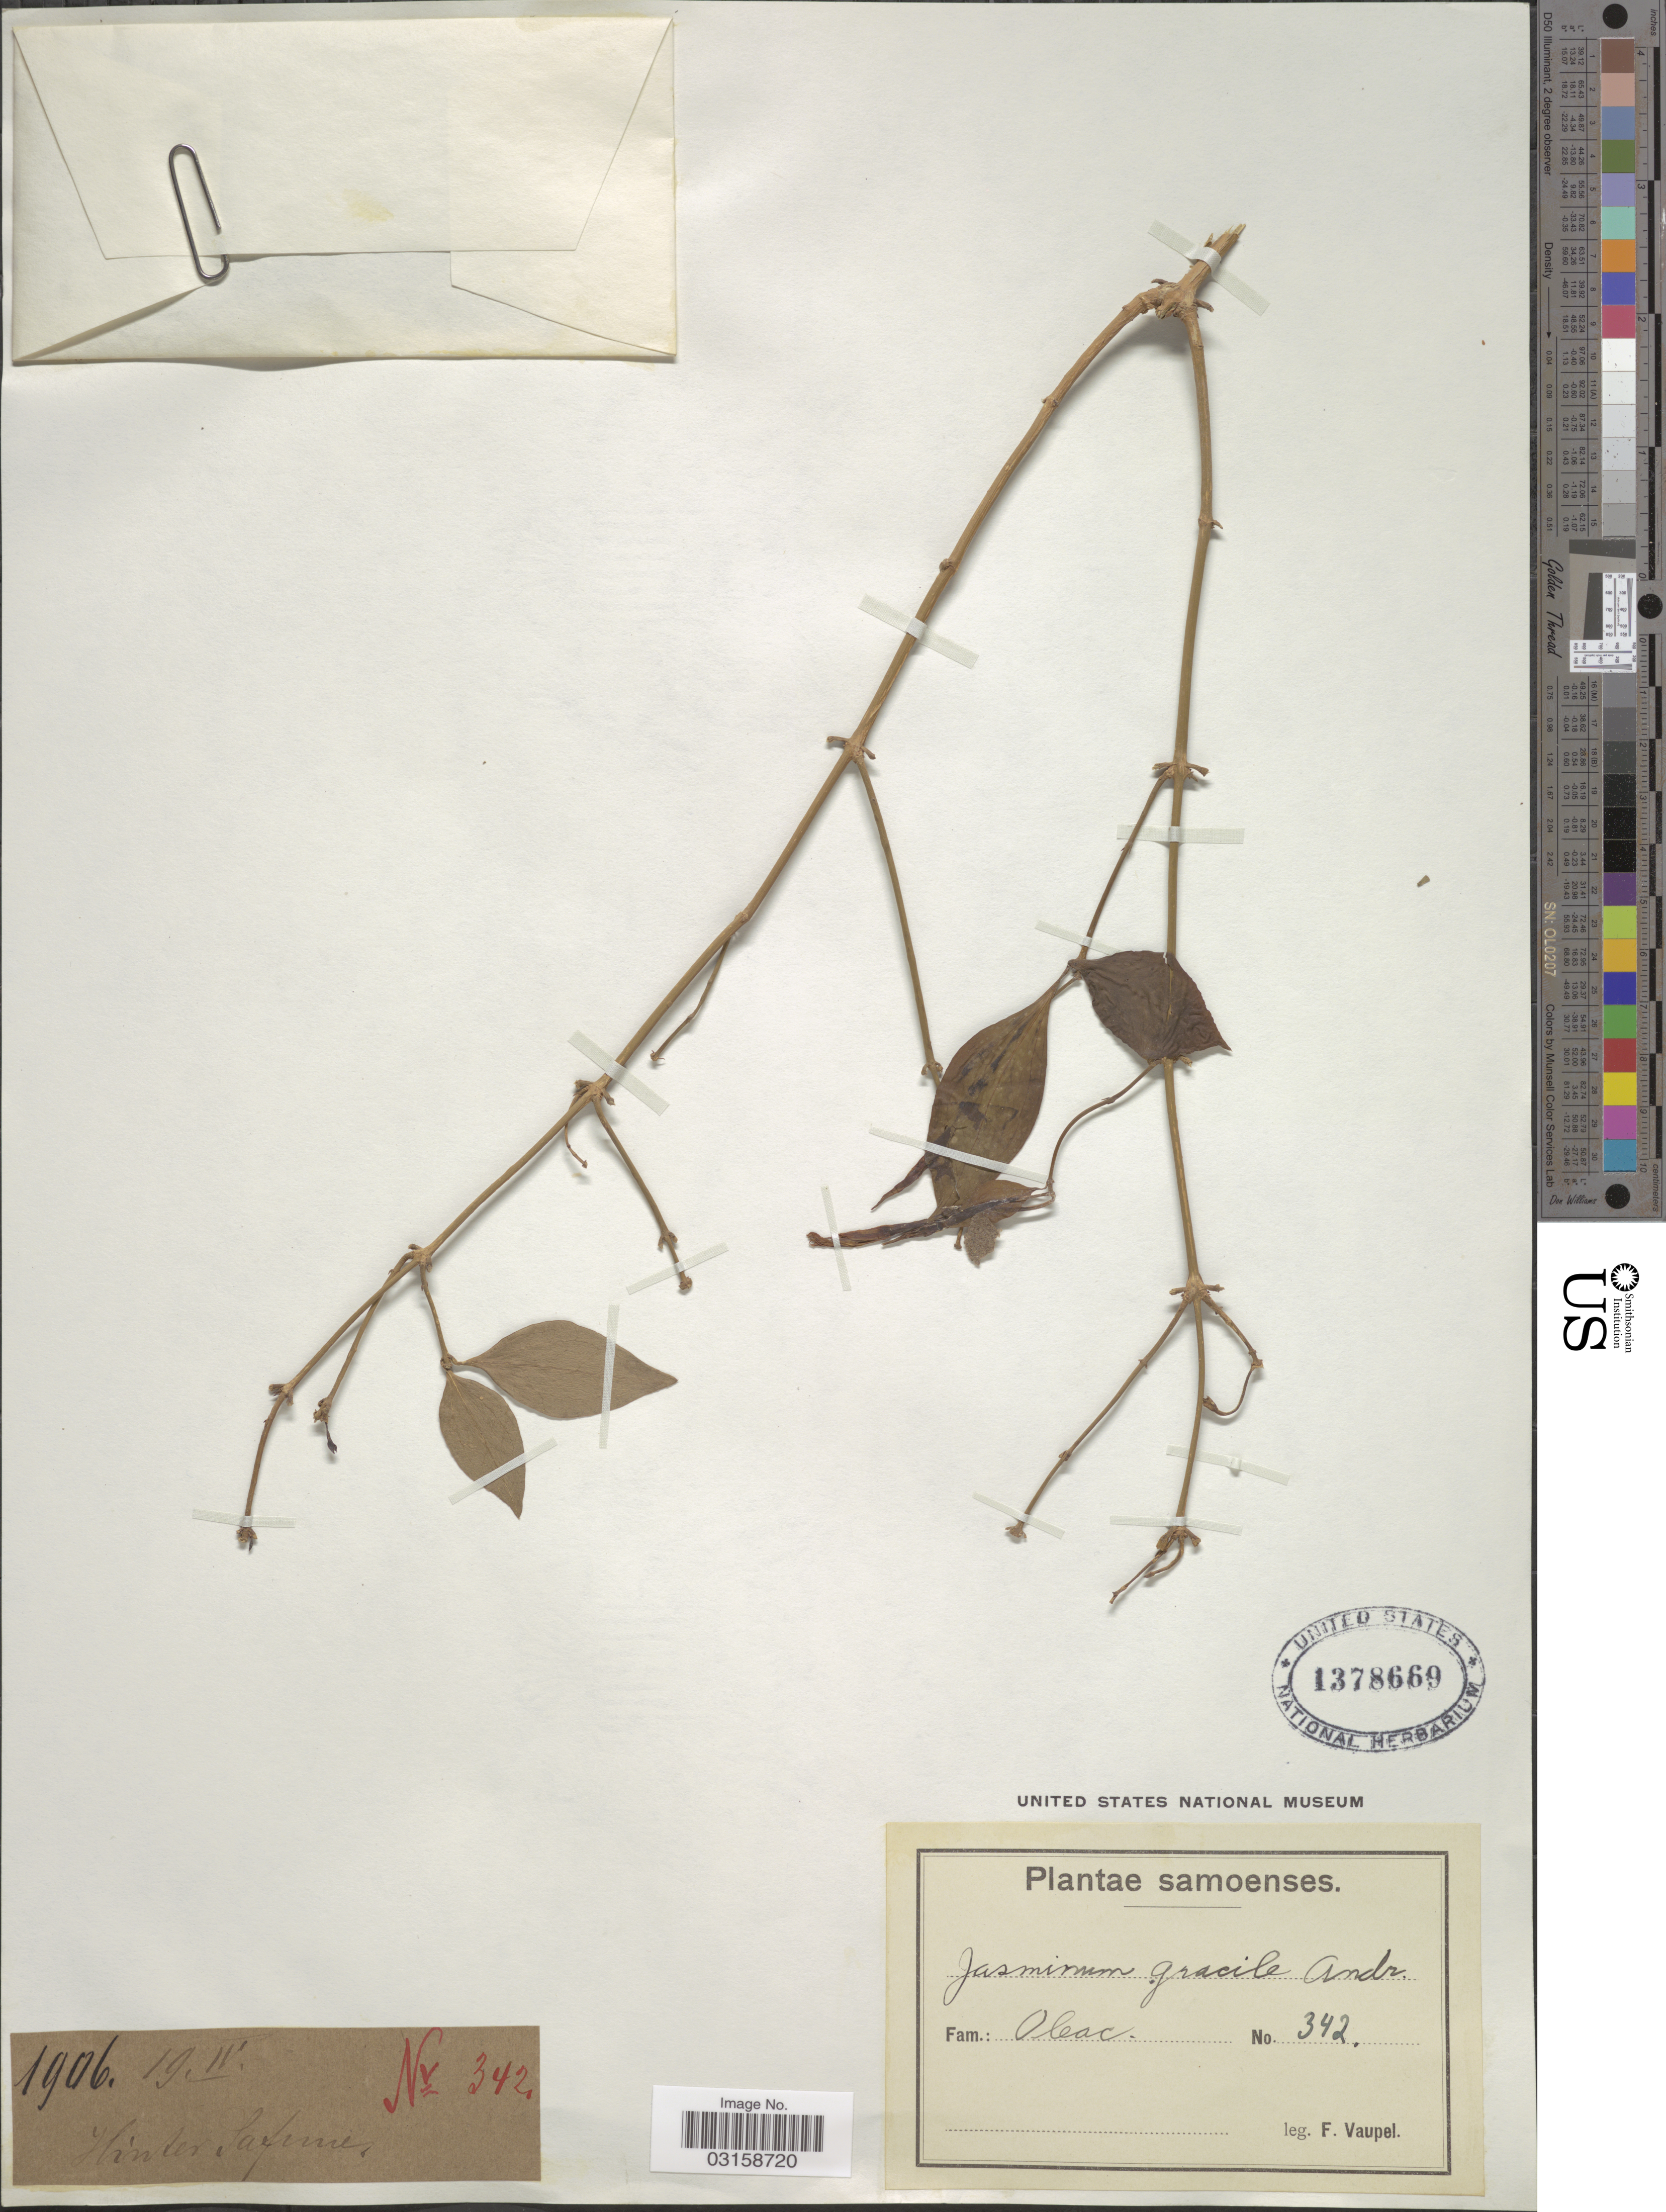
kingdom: Plantae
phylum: Tracheophyta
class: Magnoliopsida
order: Lamiales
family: Oleaceae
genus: Jasminum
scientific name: Jasminum gracile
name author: Andrews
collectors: F. Vaupel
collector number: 342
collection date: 1906-04-19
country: Samoa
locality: Samoenses. Hinter Safunes [interpreted].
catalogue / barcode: US 1378669